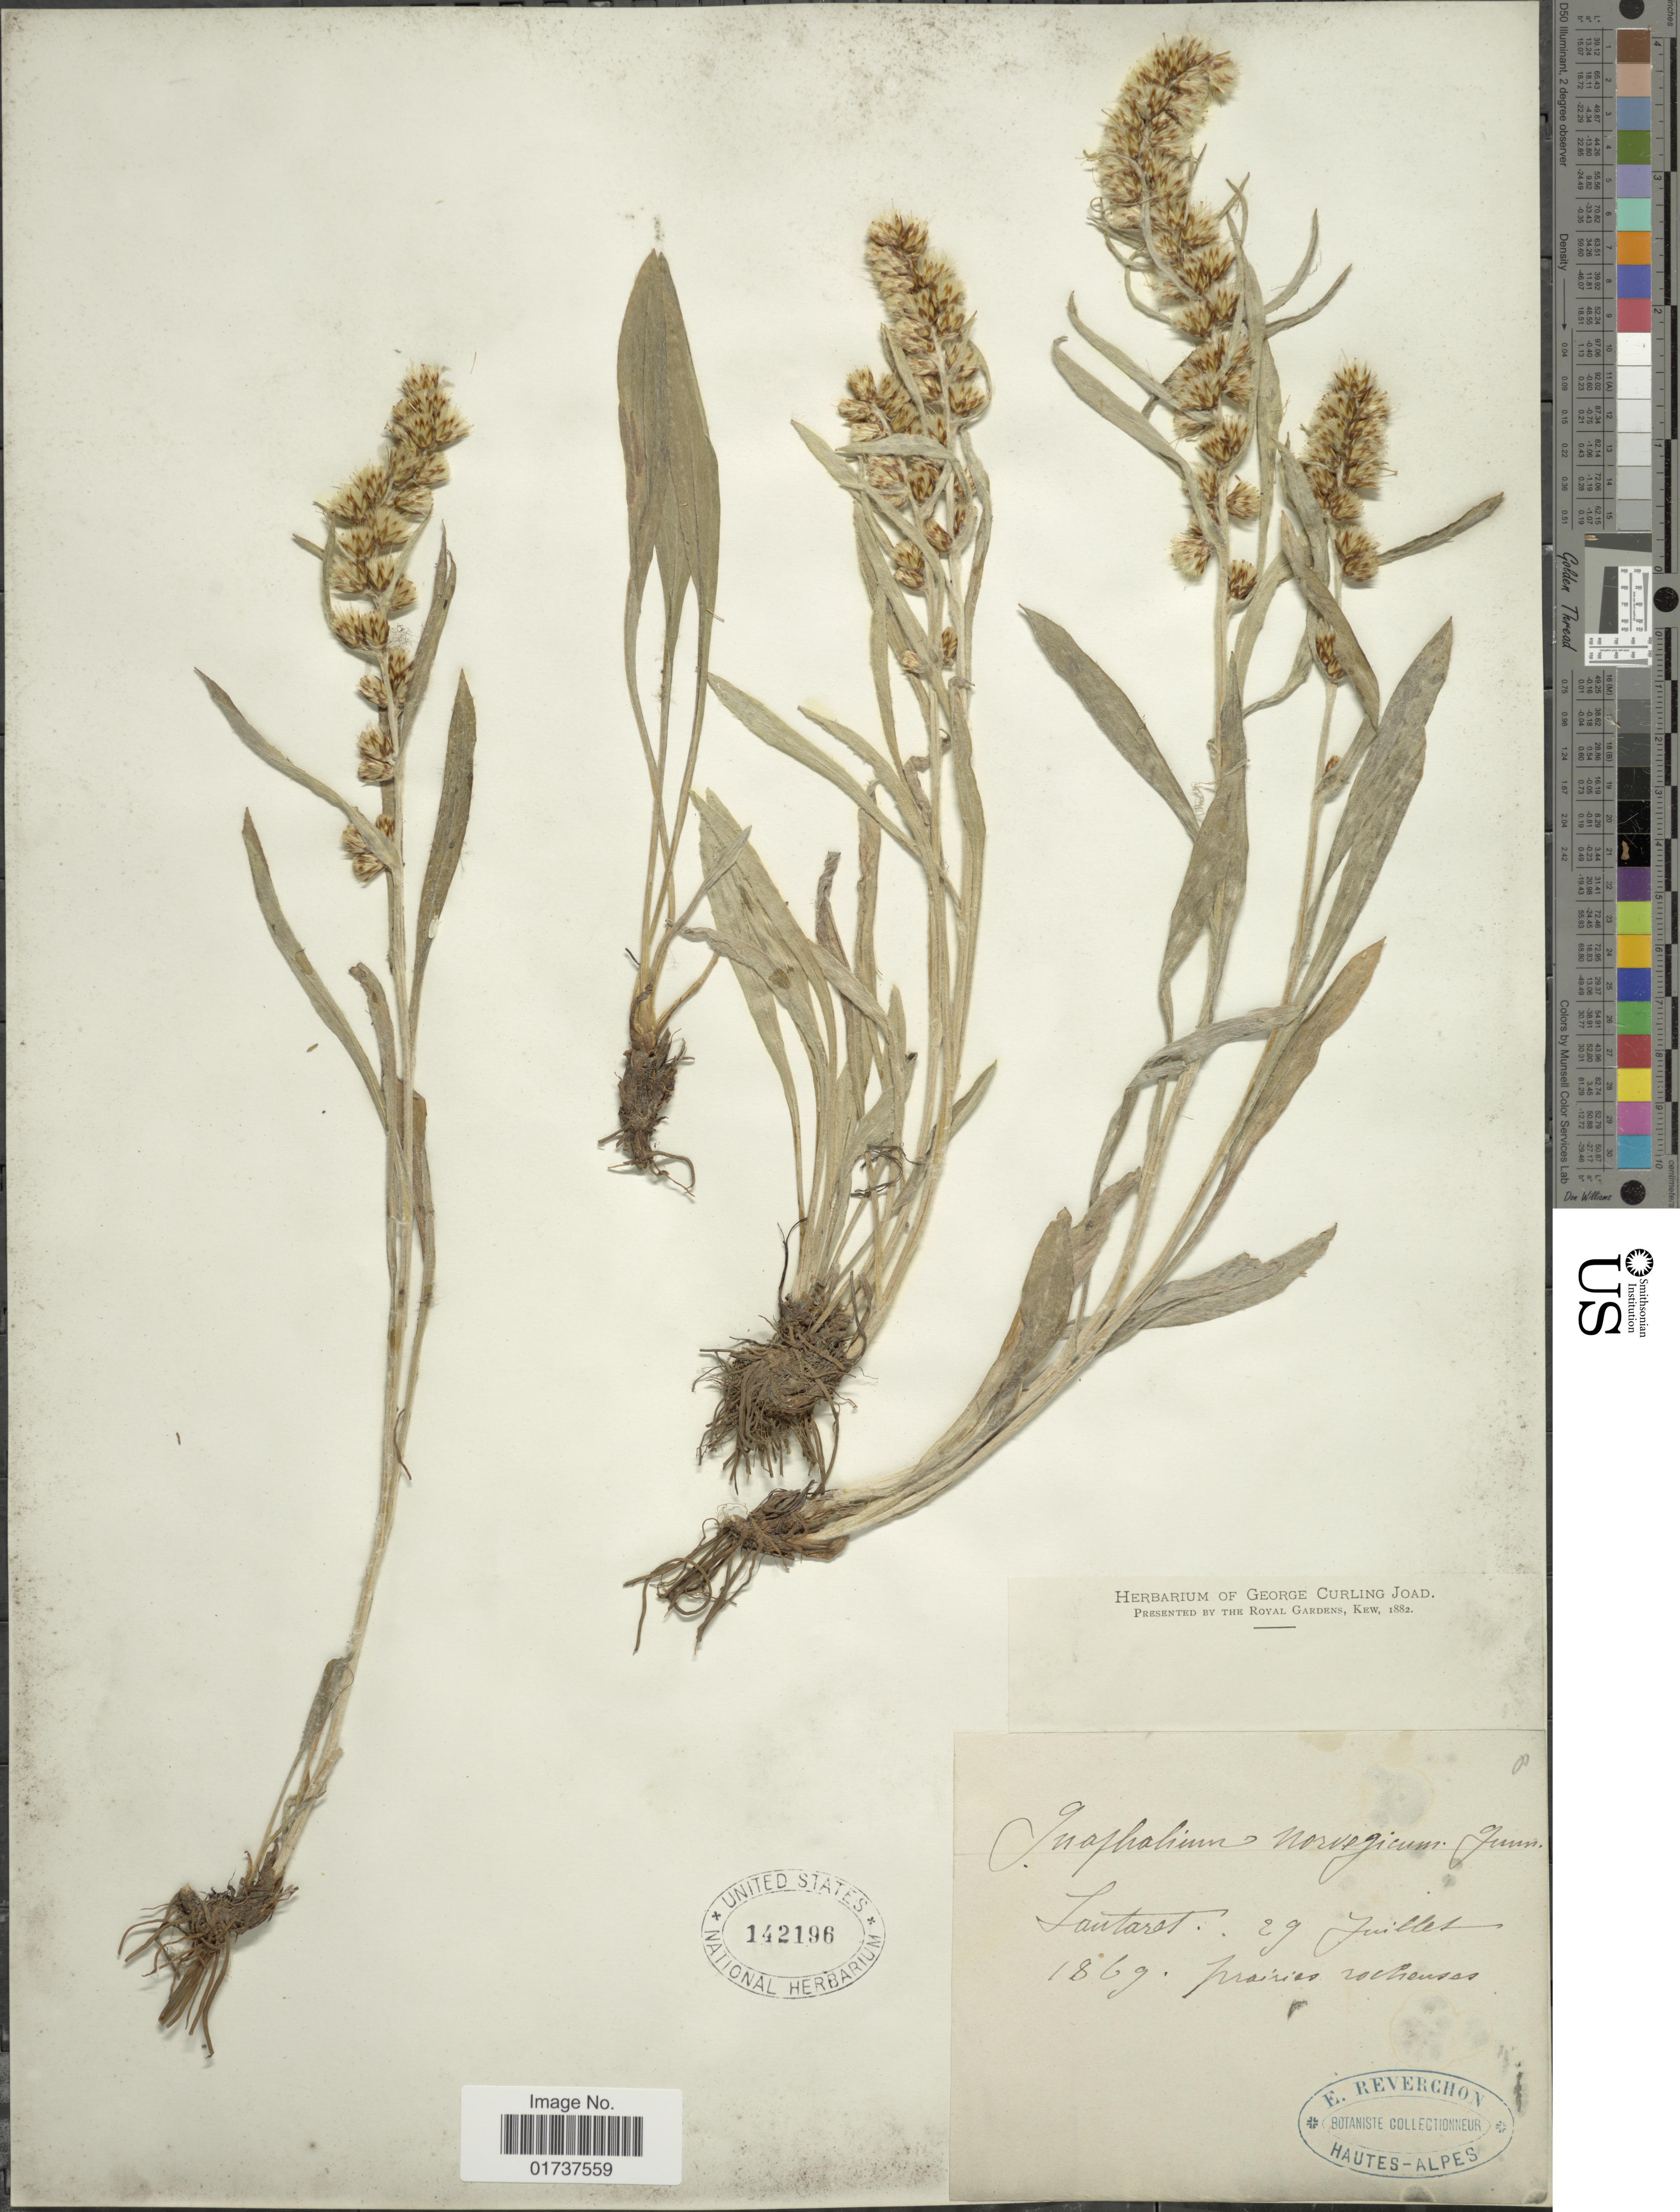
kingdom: Plantae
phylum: Tracheophyta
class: Magnoliopsida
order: Asterales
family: Asteraceae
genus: Gnaphalium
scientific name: Gnaphalium norvegicum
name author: Gunnerus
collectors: E. Reverchon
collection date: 1869-07-29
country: France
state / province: Provence-Alpes-Côte d'Azur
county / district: Hautes-Alpes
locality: Lantaret, prairies rochiesas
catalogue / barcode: US 142196